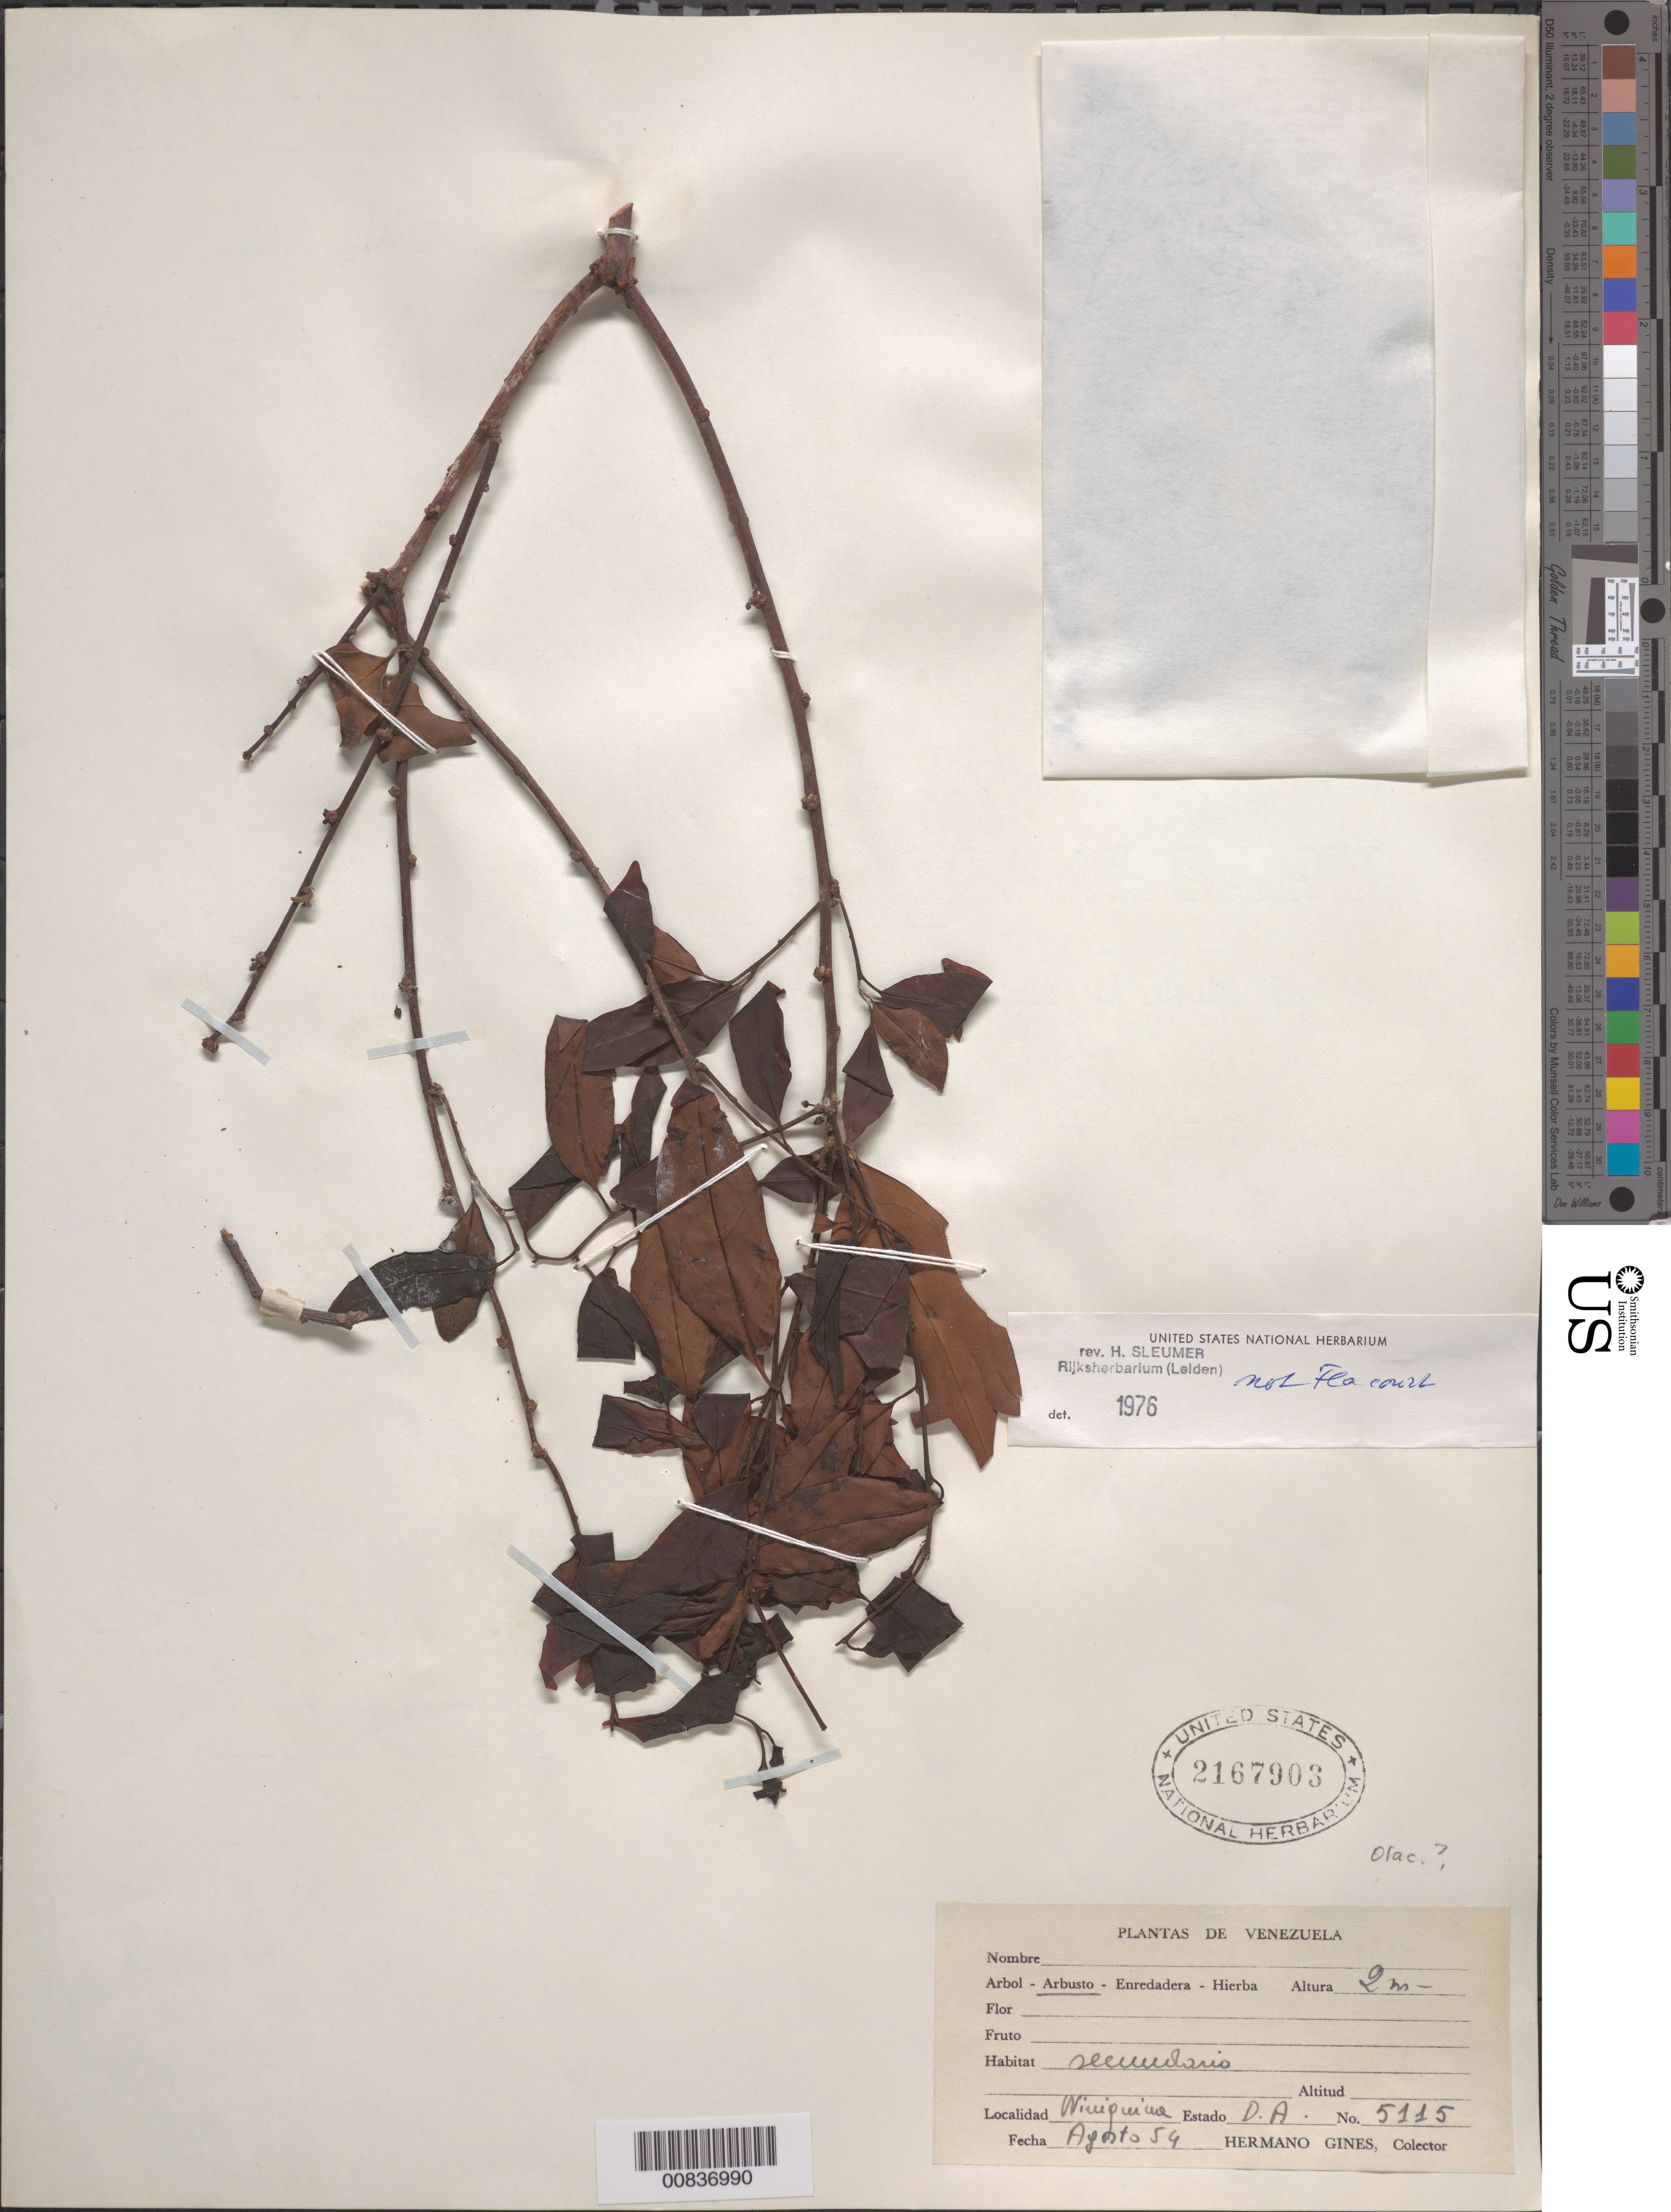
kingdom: Plantae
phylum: Tracheophyta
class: Magnoliopsida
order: Santalales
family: Olacaceae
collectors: H. Gines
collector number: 5115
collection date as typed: Aug-54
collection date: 1954-08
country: Venezuela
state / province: Delta Amacuro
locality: C. Wiuiquina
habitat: Secondary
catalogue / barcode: US 2167903